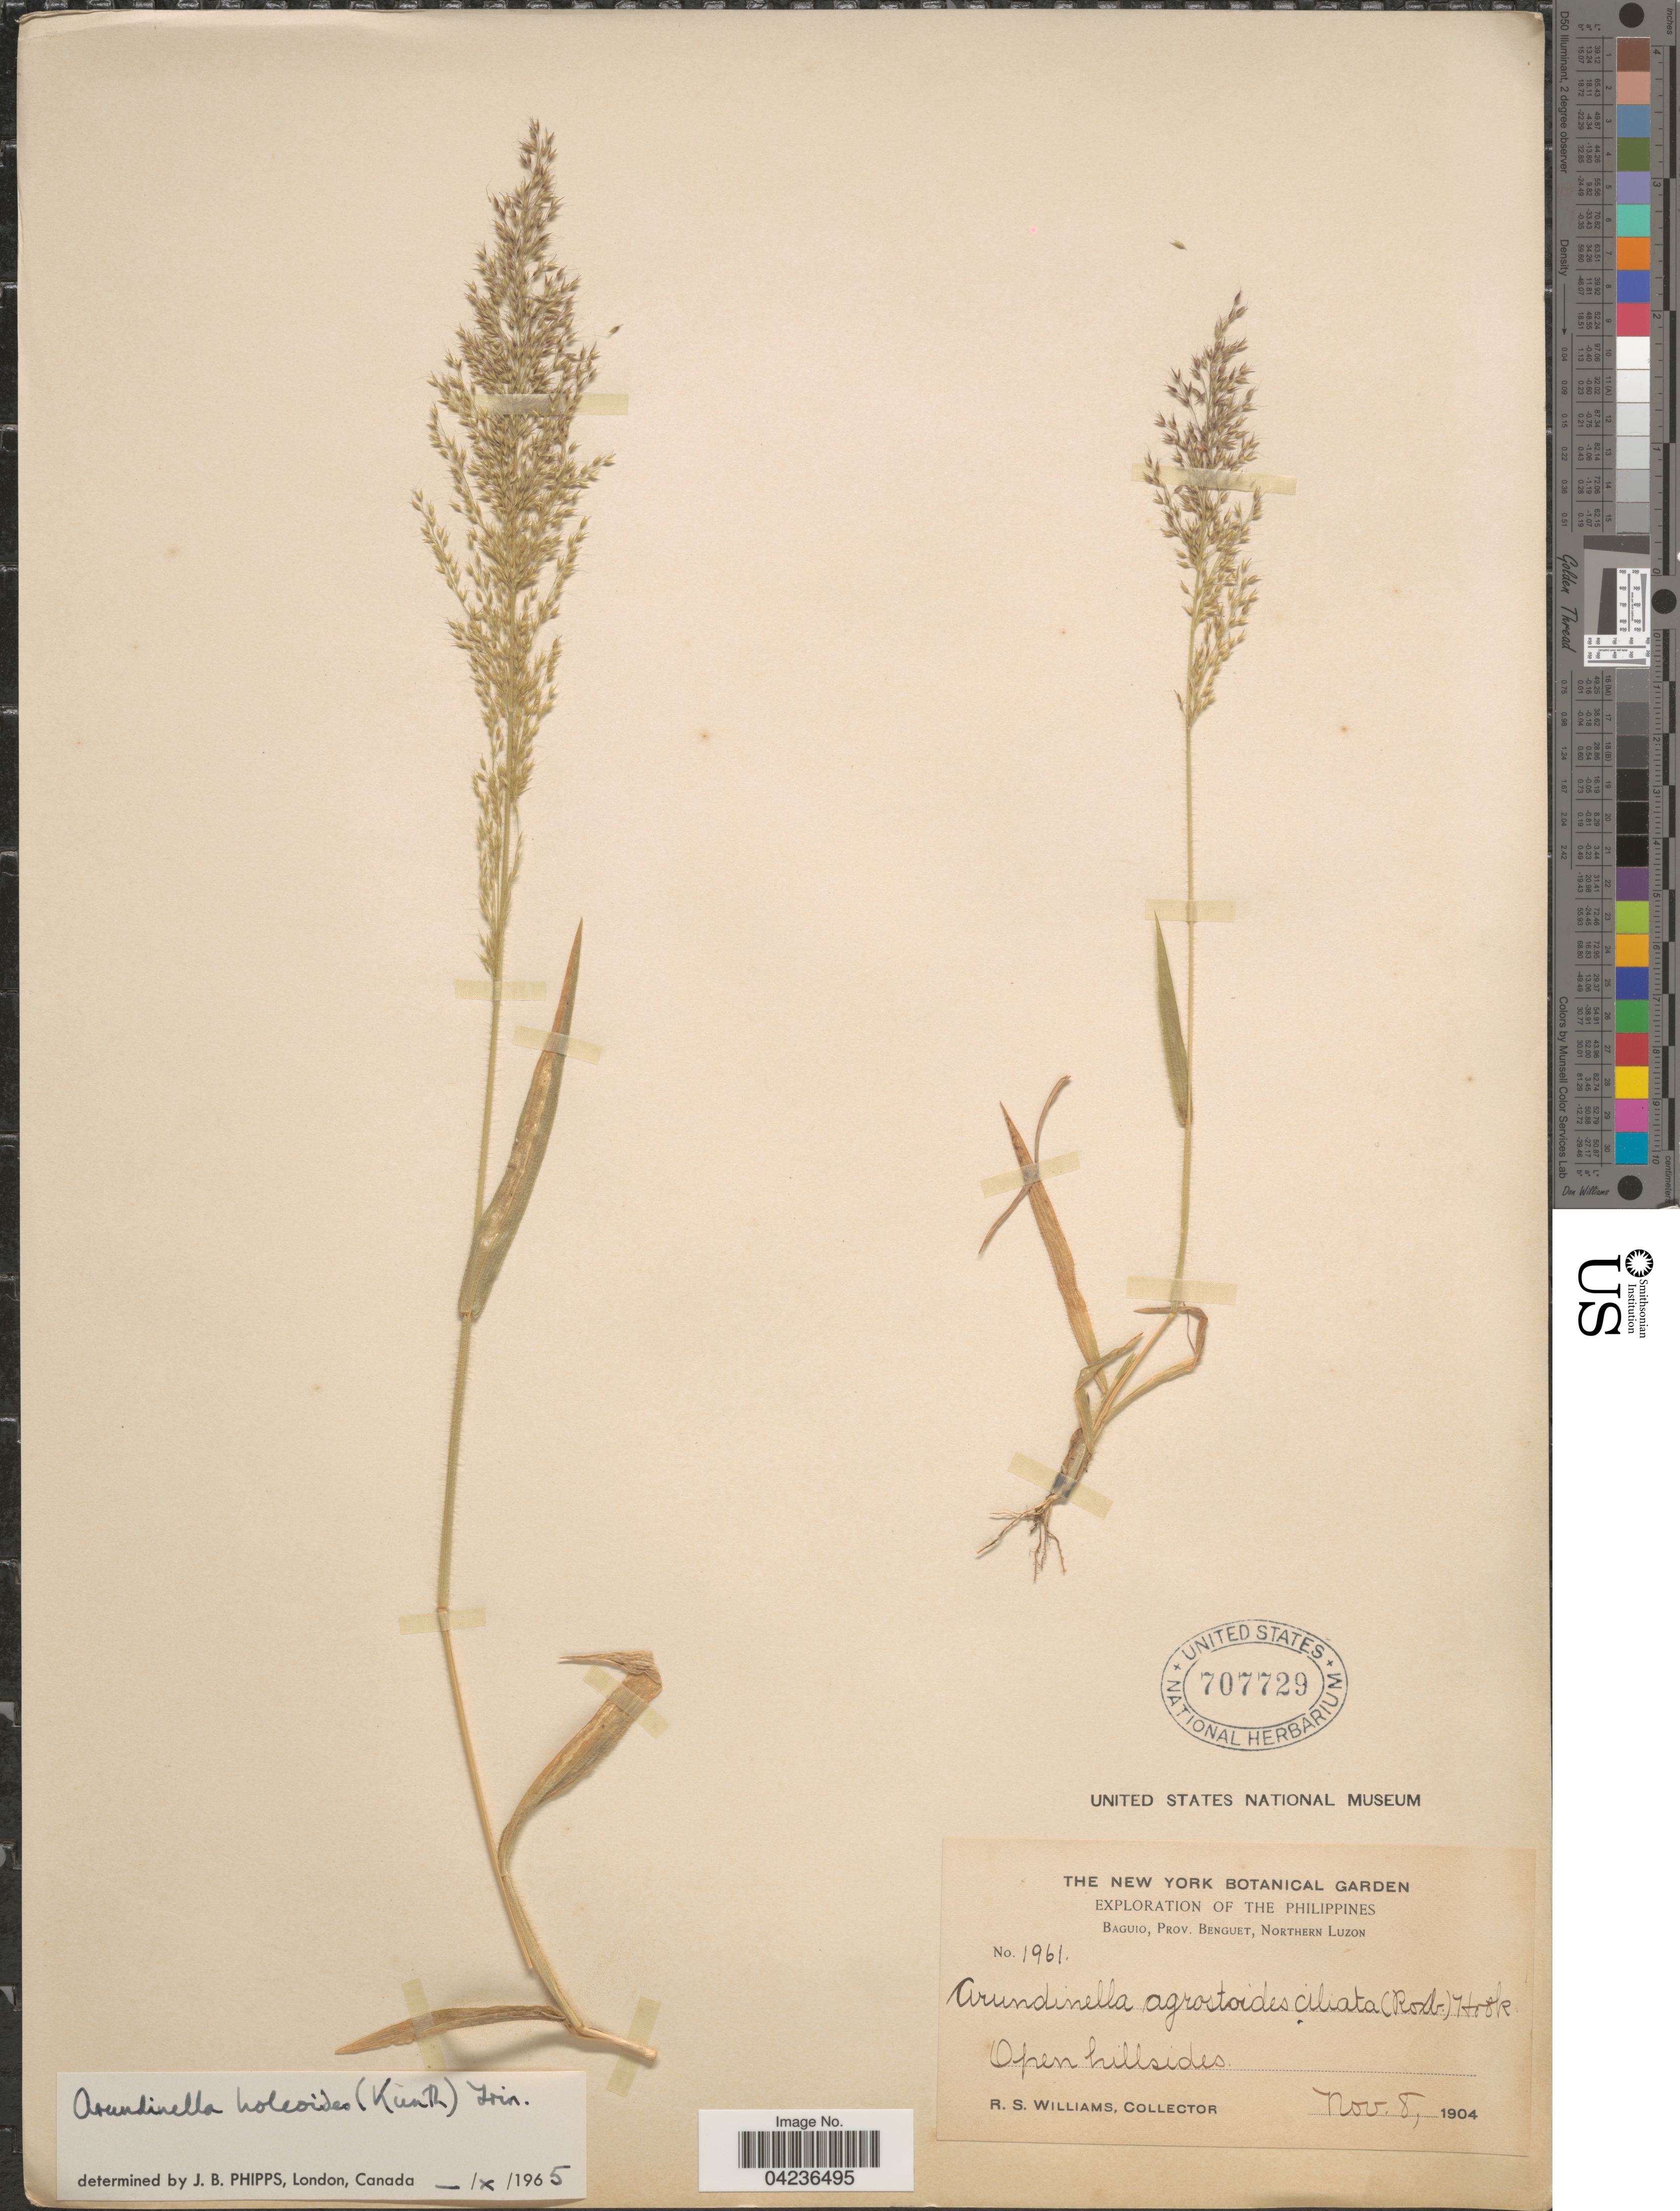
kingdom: Plantae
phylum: Tracheophyta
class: Liliopsida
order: Poales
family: Poaceae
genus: Arundinella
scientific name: Arundinella holcoides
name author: (Kunth) Trin.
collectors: R. S. Williams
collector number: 1961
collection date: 1904-11-08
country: Philippines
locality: Exploration of the Philippines. Baguio, Prov. Benguet, Northern Luzon. Open hillsides.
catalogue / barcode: US 707729